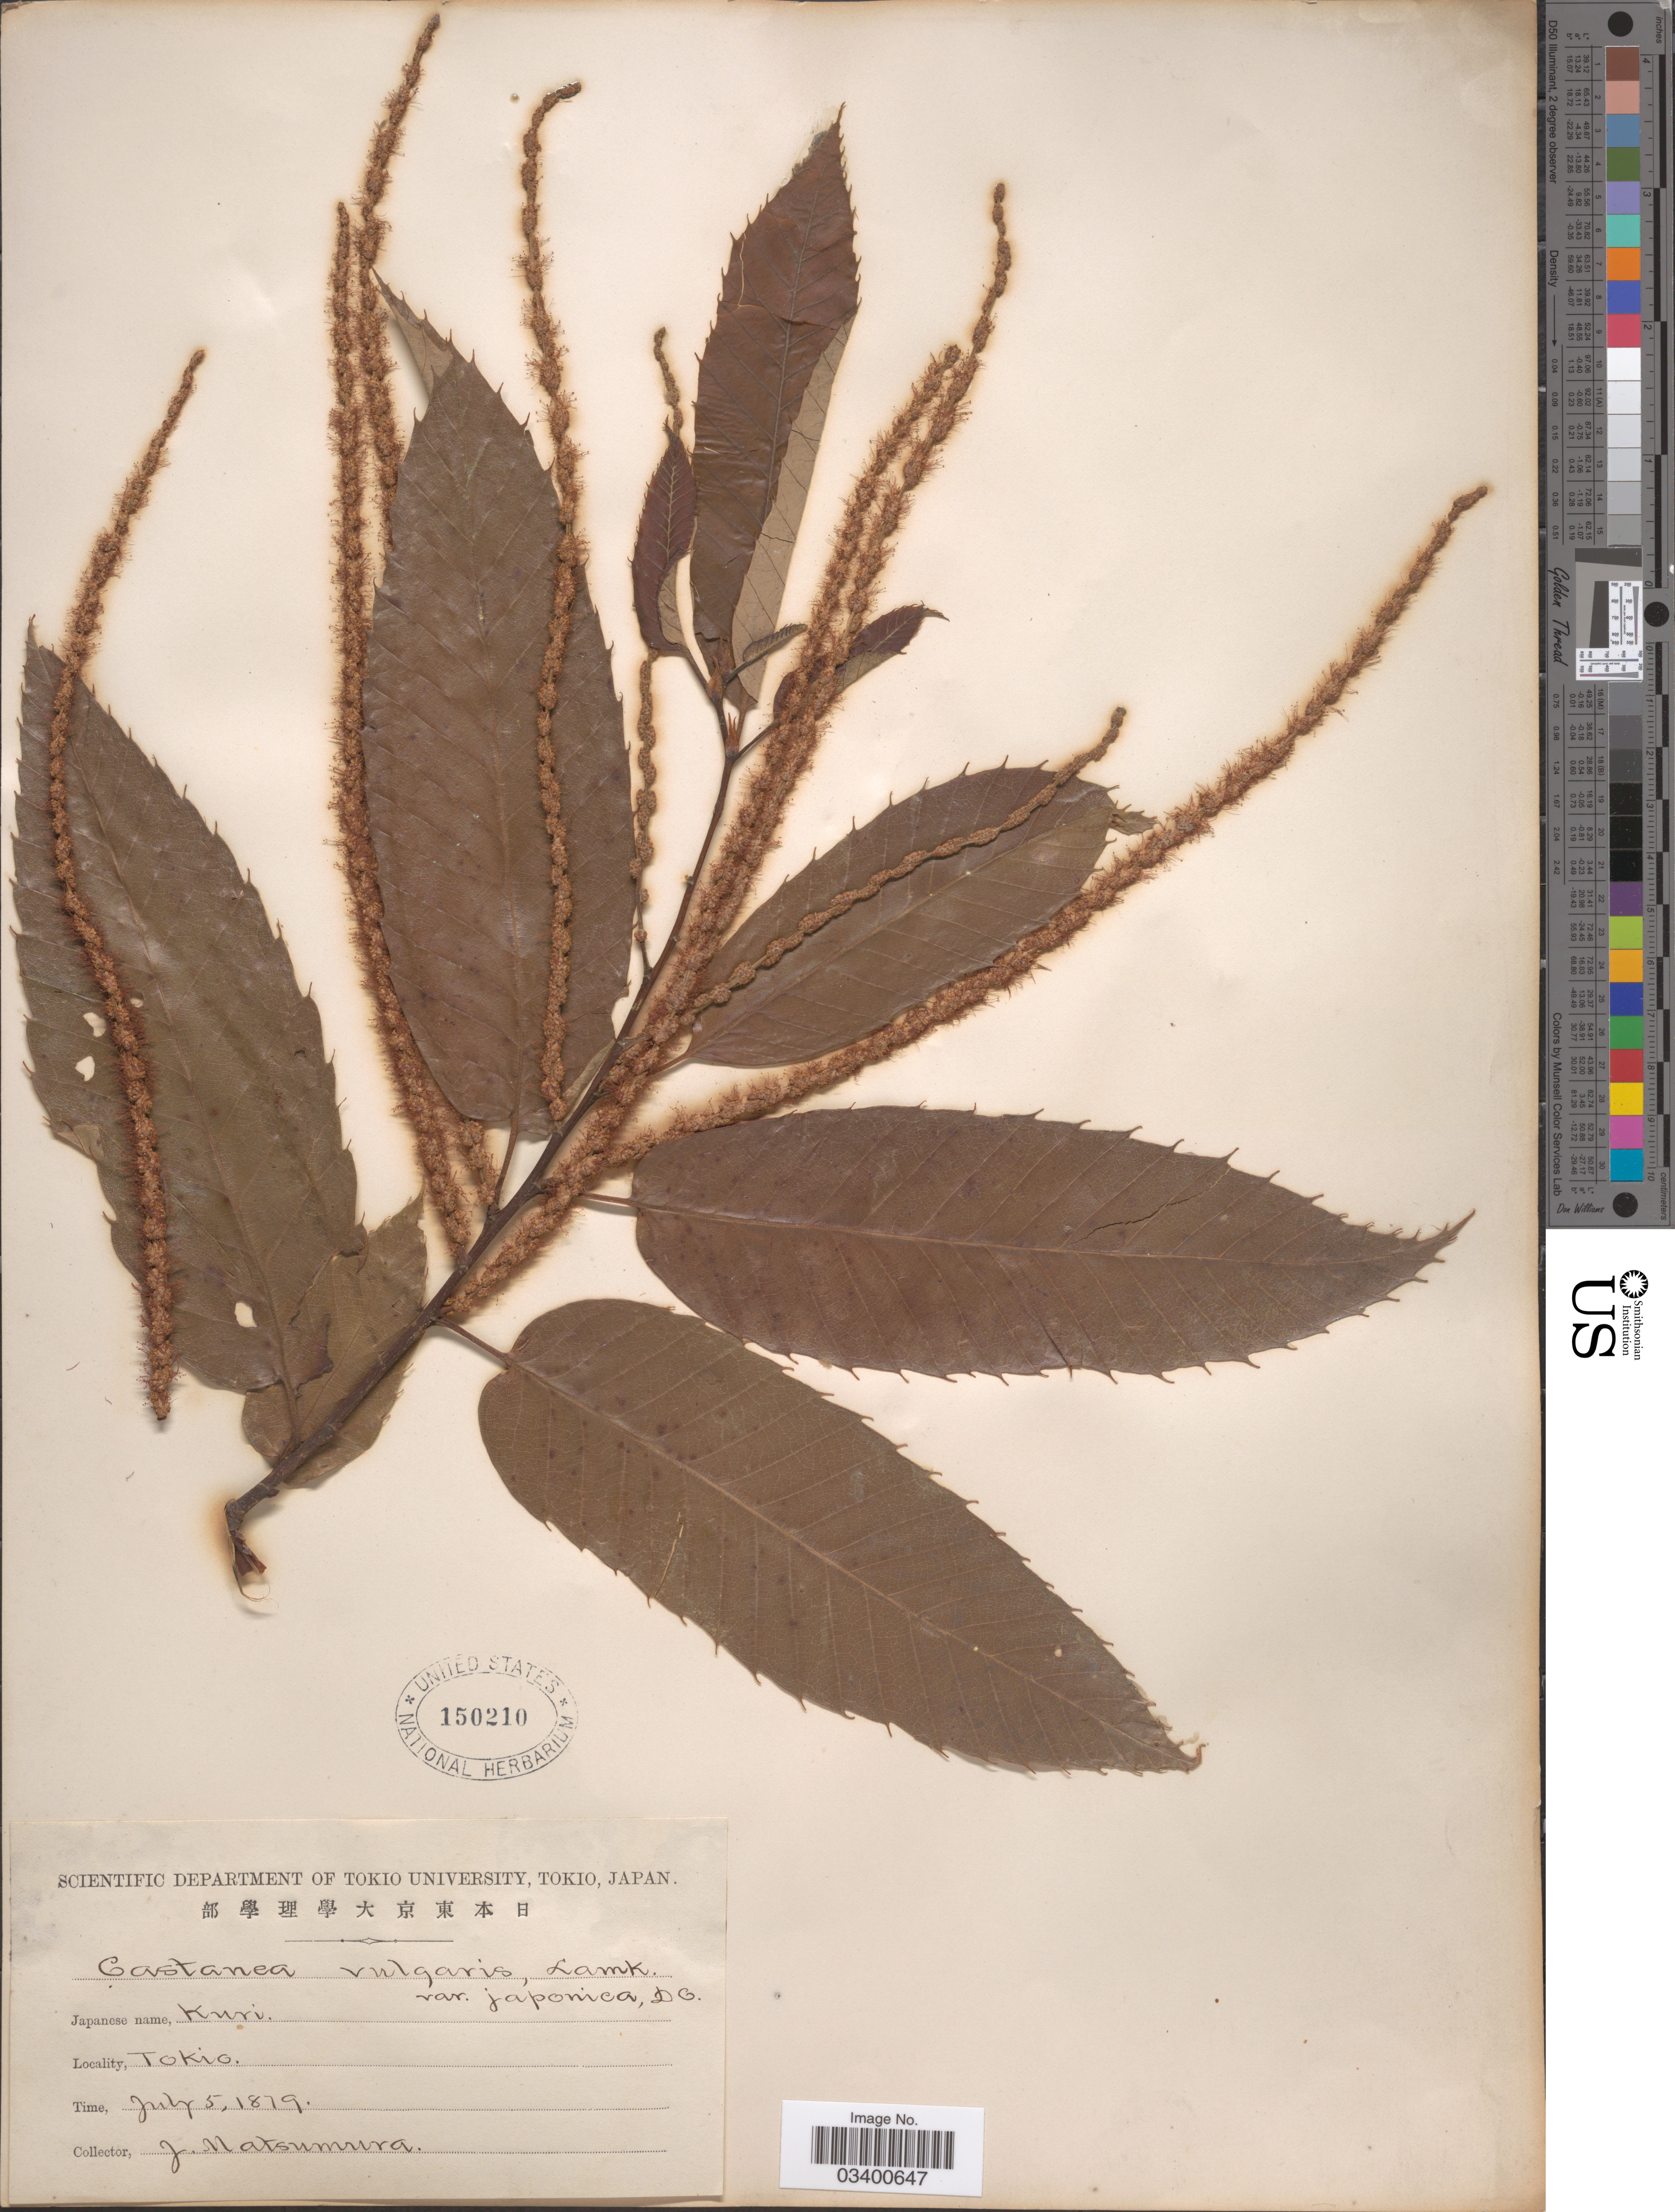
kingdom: Plantae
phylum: Tracheophyta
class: Magnoliopsida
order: Fagales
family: Fagaceae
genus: Castanea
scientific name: Castanea crenata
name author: Siebold & Zucc.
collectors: J. Matsumura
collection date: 1879-07-05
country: Japan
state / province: Tokyo, Federal City of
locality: Tokio.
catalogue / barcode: US 150210